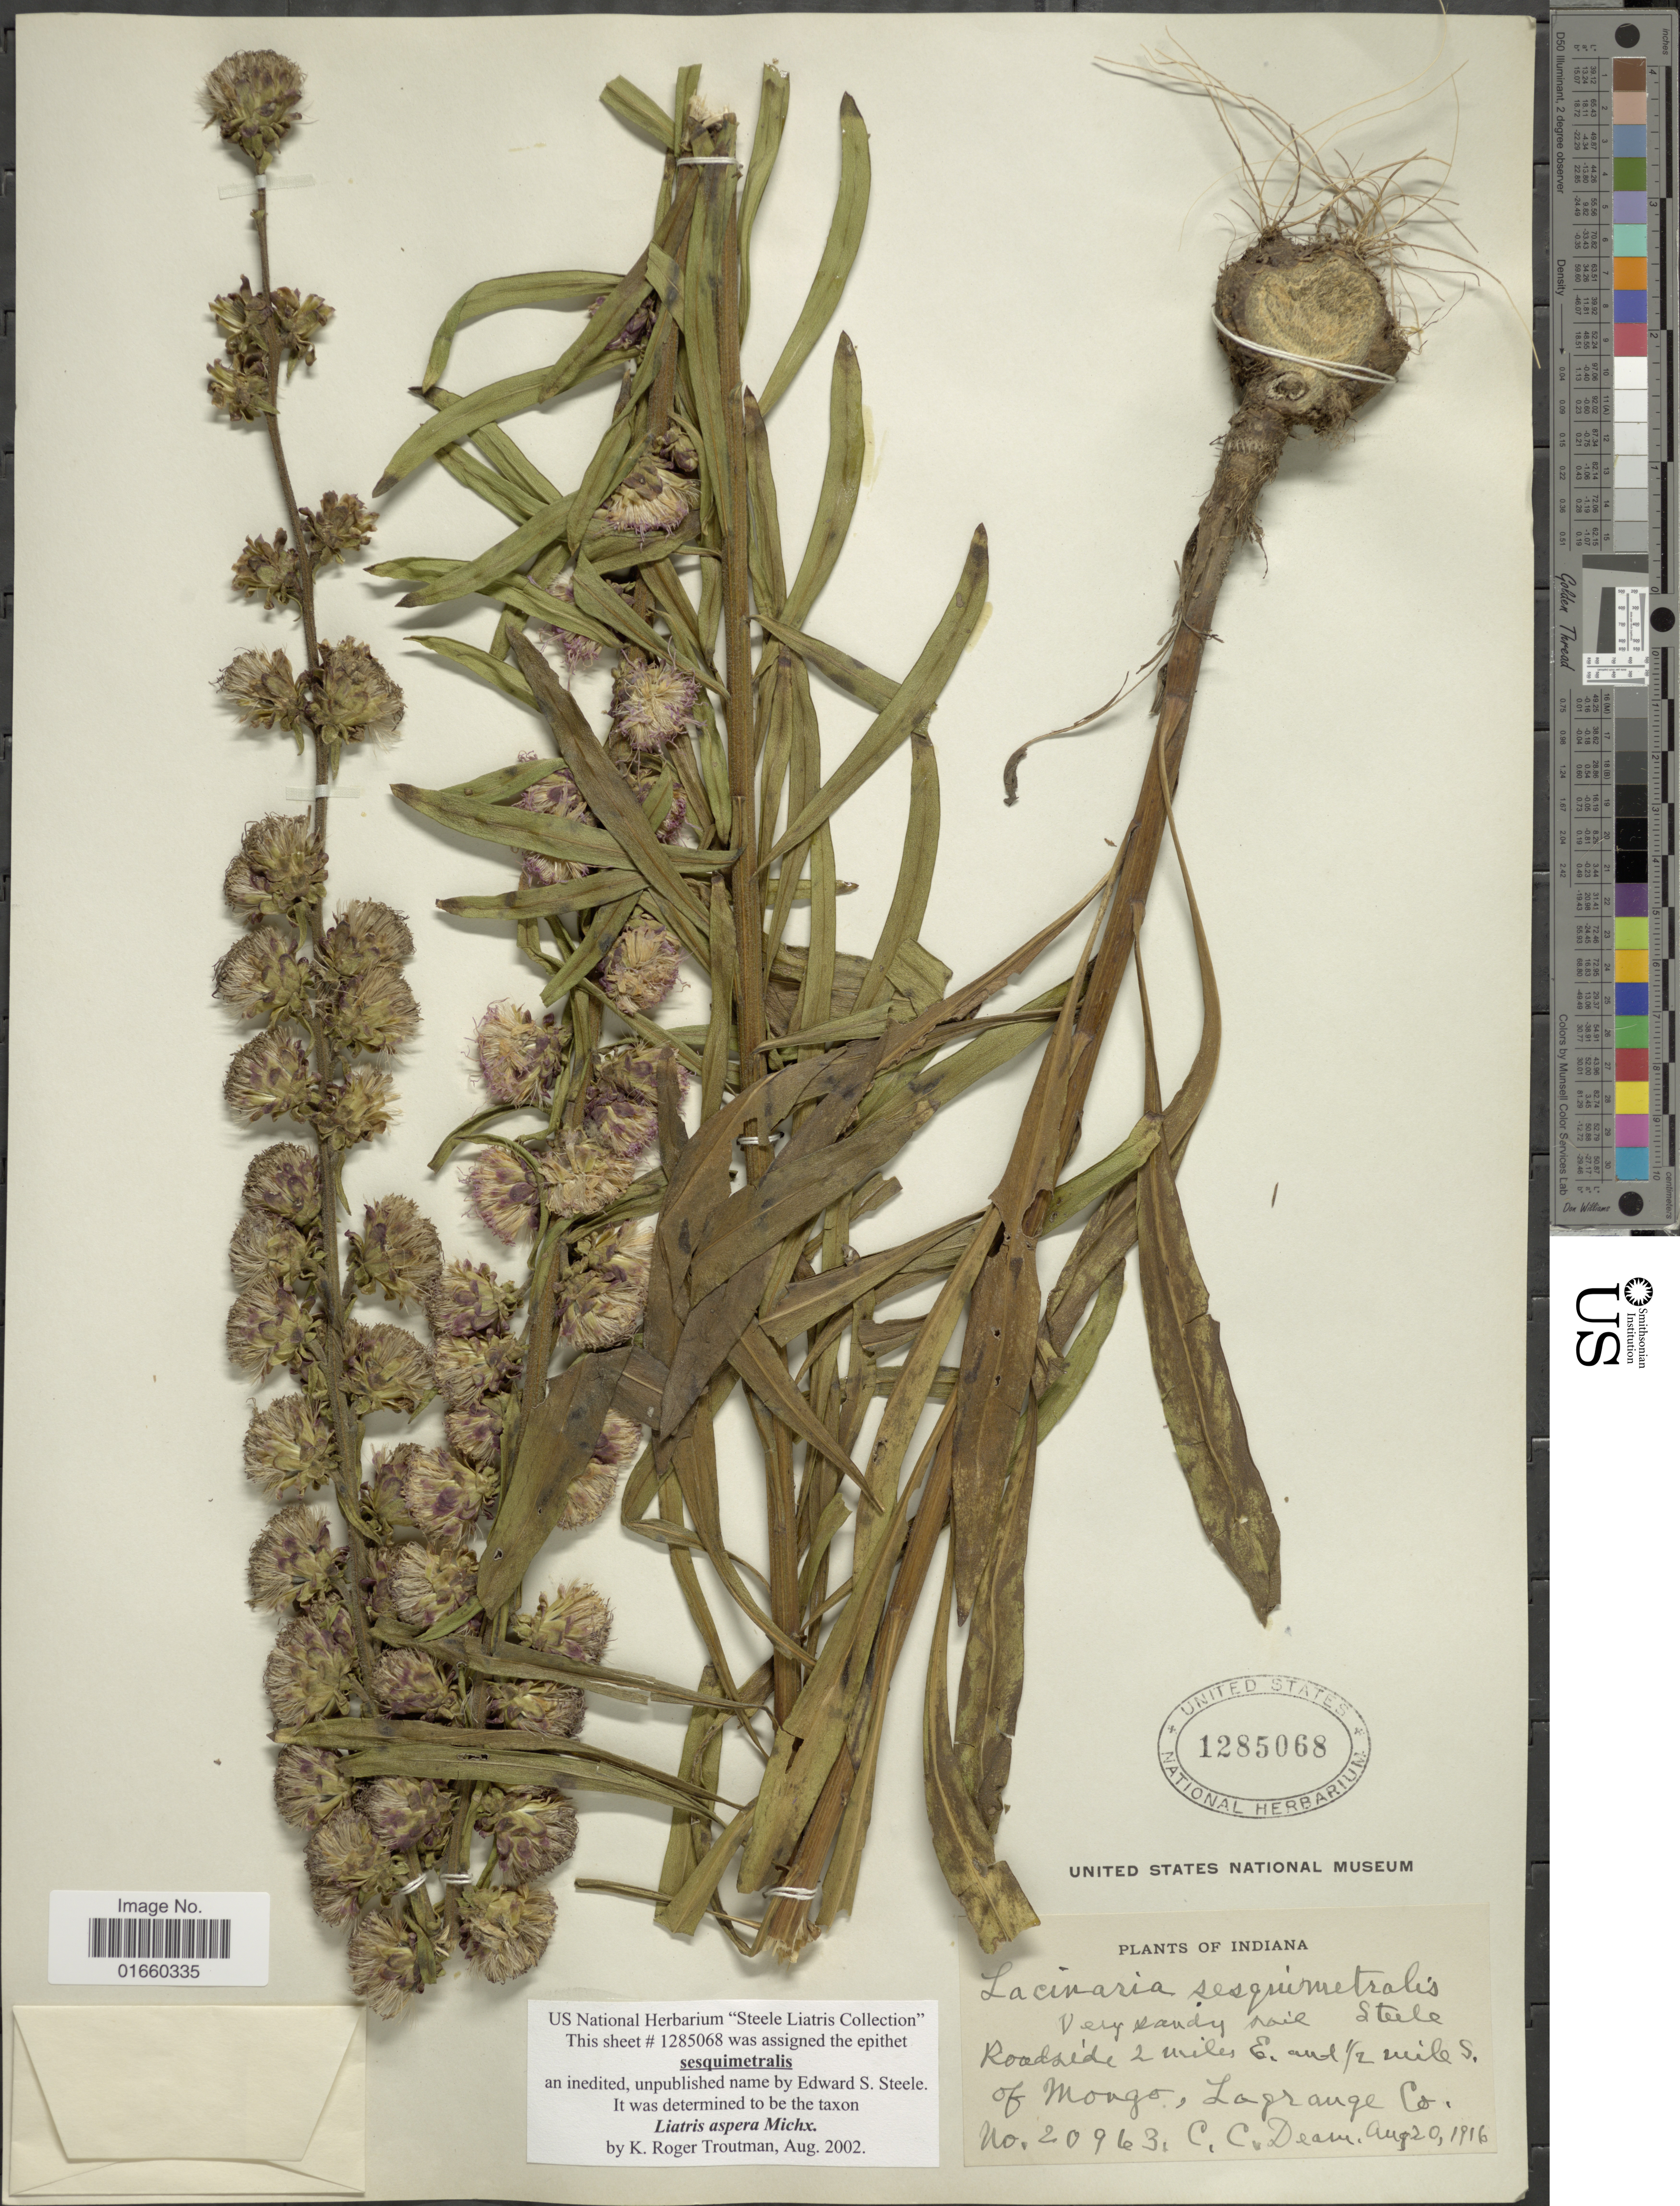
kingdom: Plantae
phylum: Tracheophyta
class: Magnoliopsida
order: Asterales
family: Asteraceae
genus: Liatris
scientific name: Liatris aspera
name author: Michx.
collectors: C. C. Deam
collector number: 20963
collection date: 1916-08-20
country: United States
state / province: Indiana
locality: Roadside 2 miles E and ½ mile S of Mongo, Lagrange Co.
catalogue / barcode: US 1285068